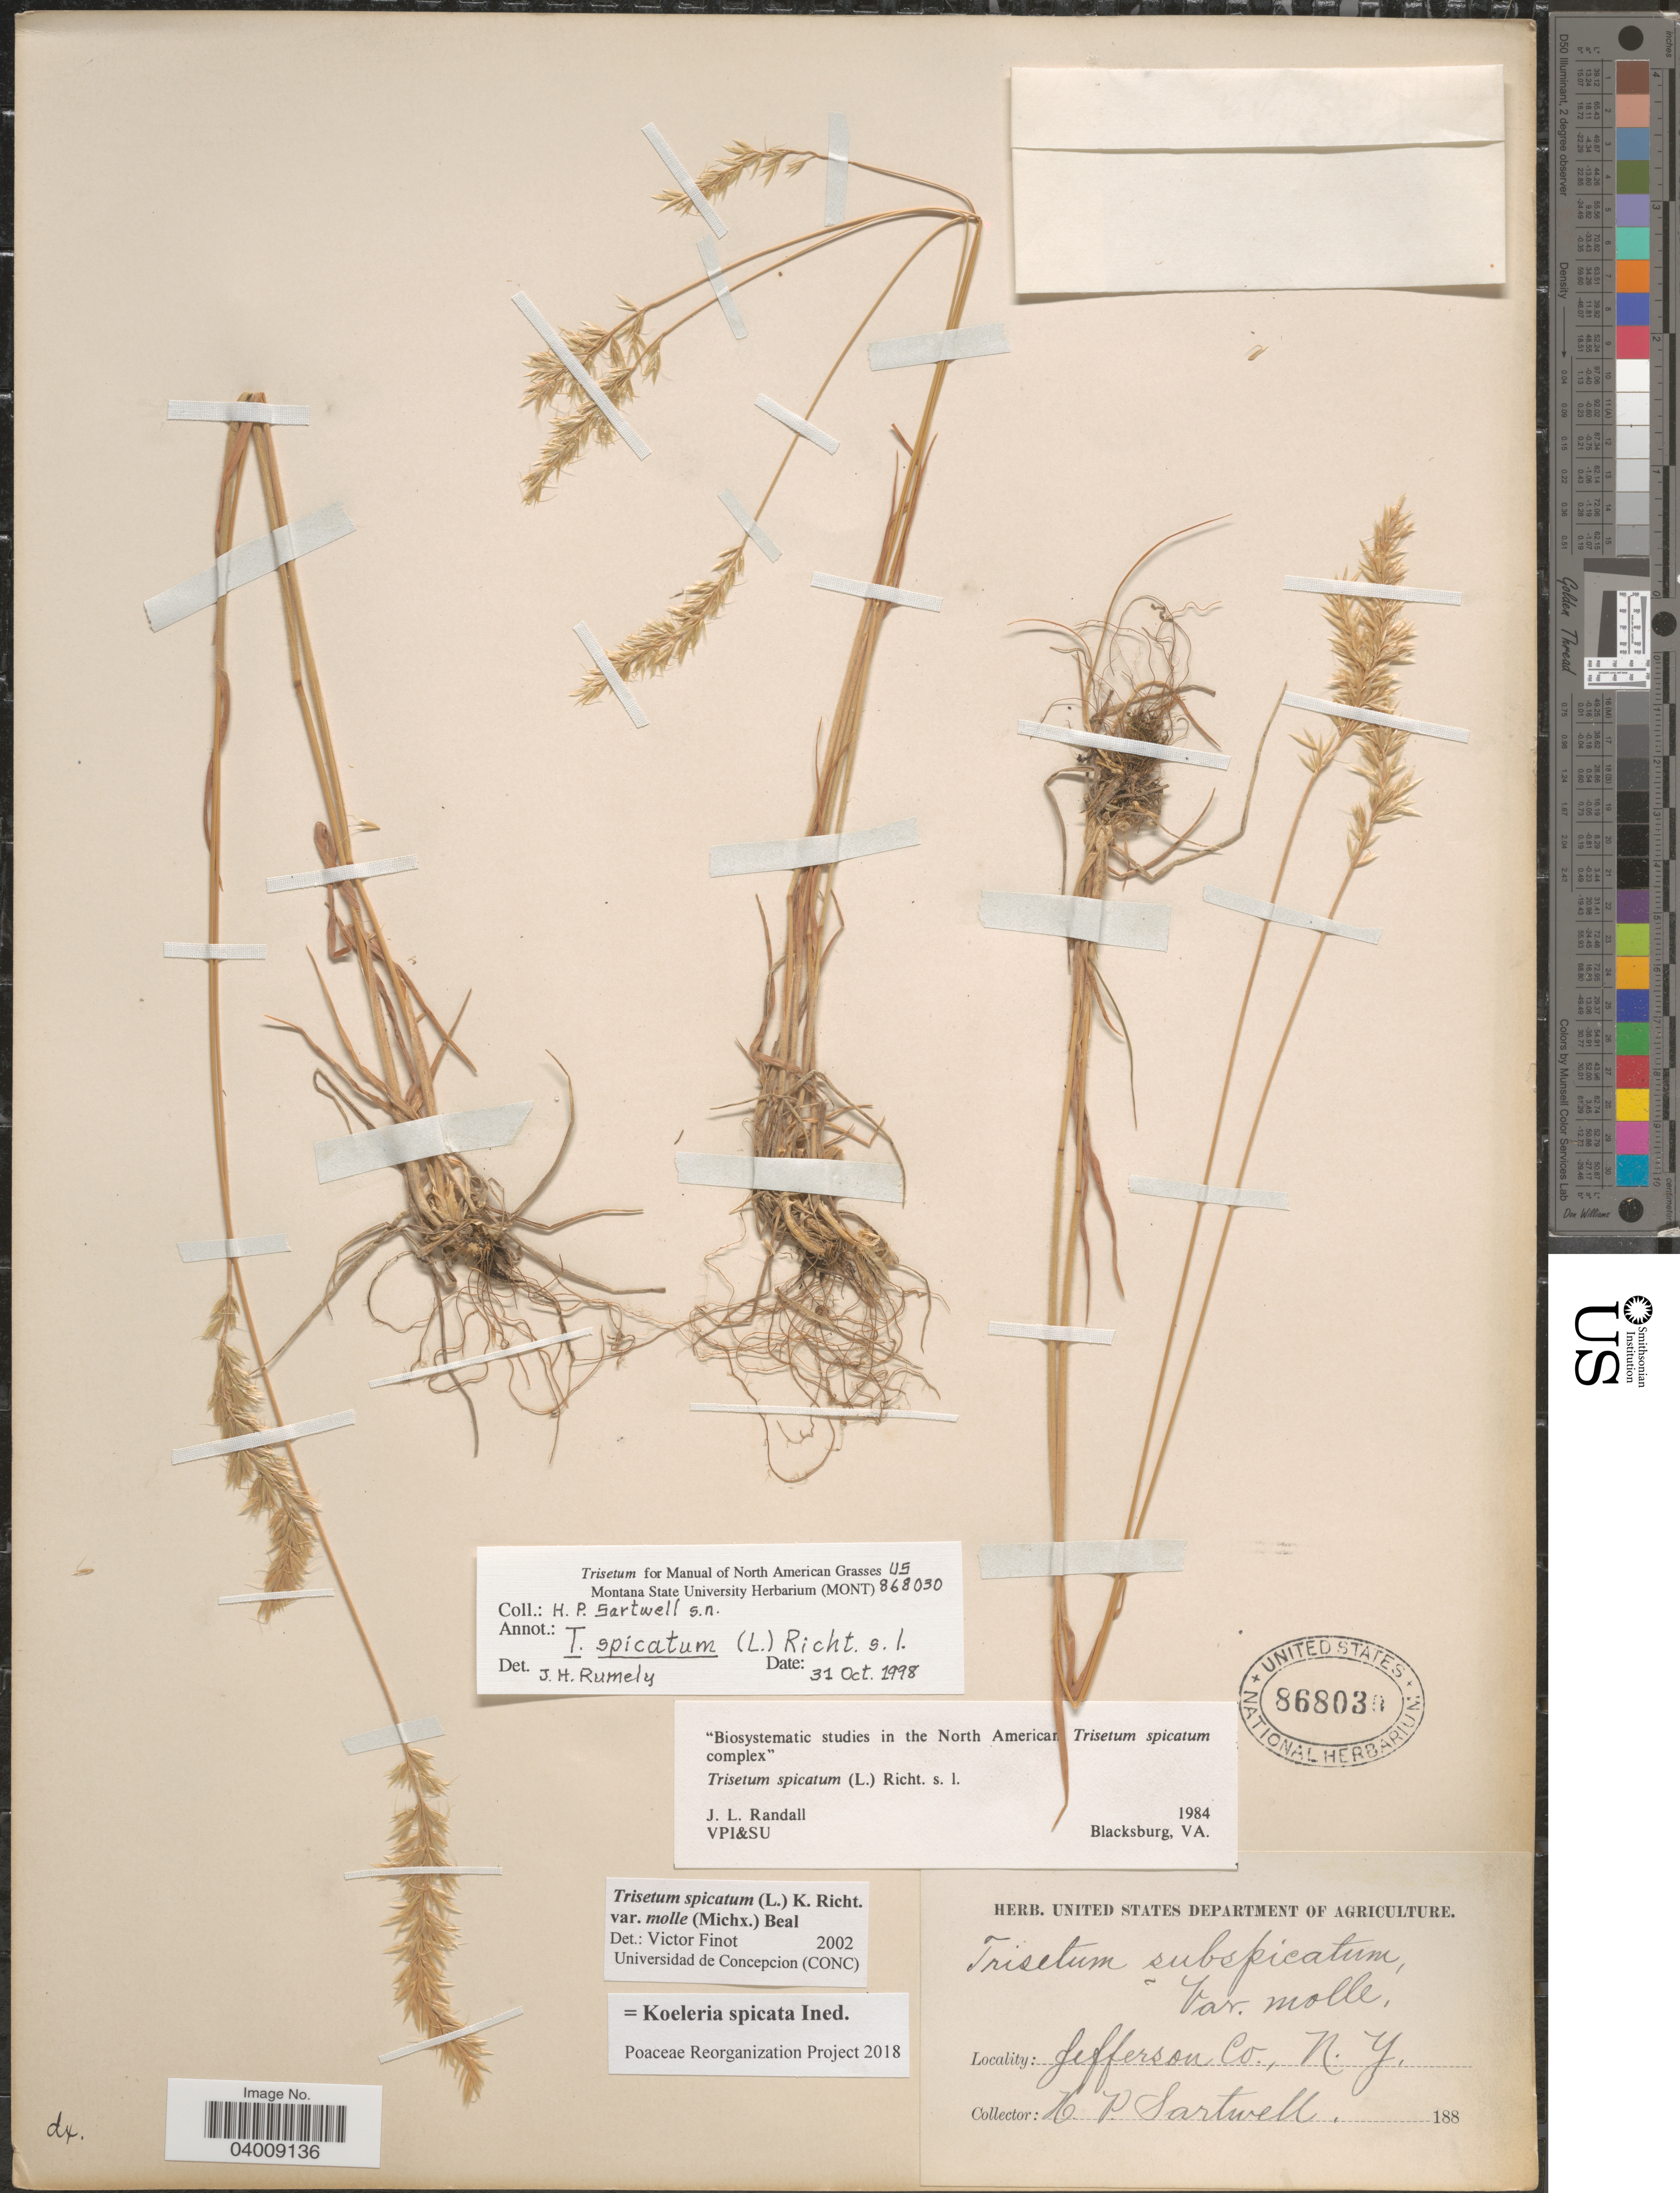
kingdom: Plantae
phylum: Tracheophyta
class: Liliopsida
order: Poales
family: Poaceae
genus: Koeleria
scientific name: Koeleria spicata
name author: (L.) Barberá et al.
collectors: H. P. Sartwell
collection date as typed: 188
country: United States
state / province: New York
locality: Jefferson Co.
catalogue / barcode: US 868030